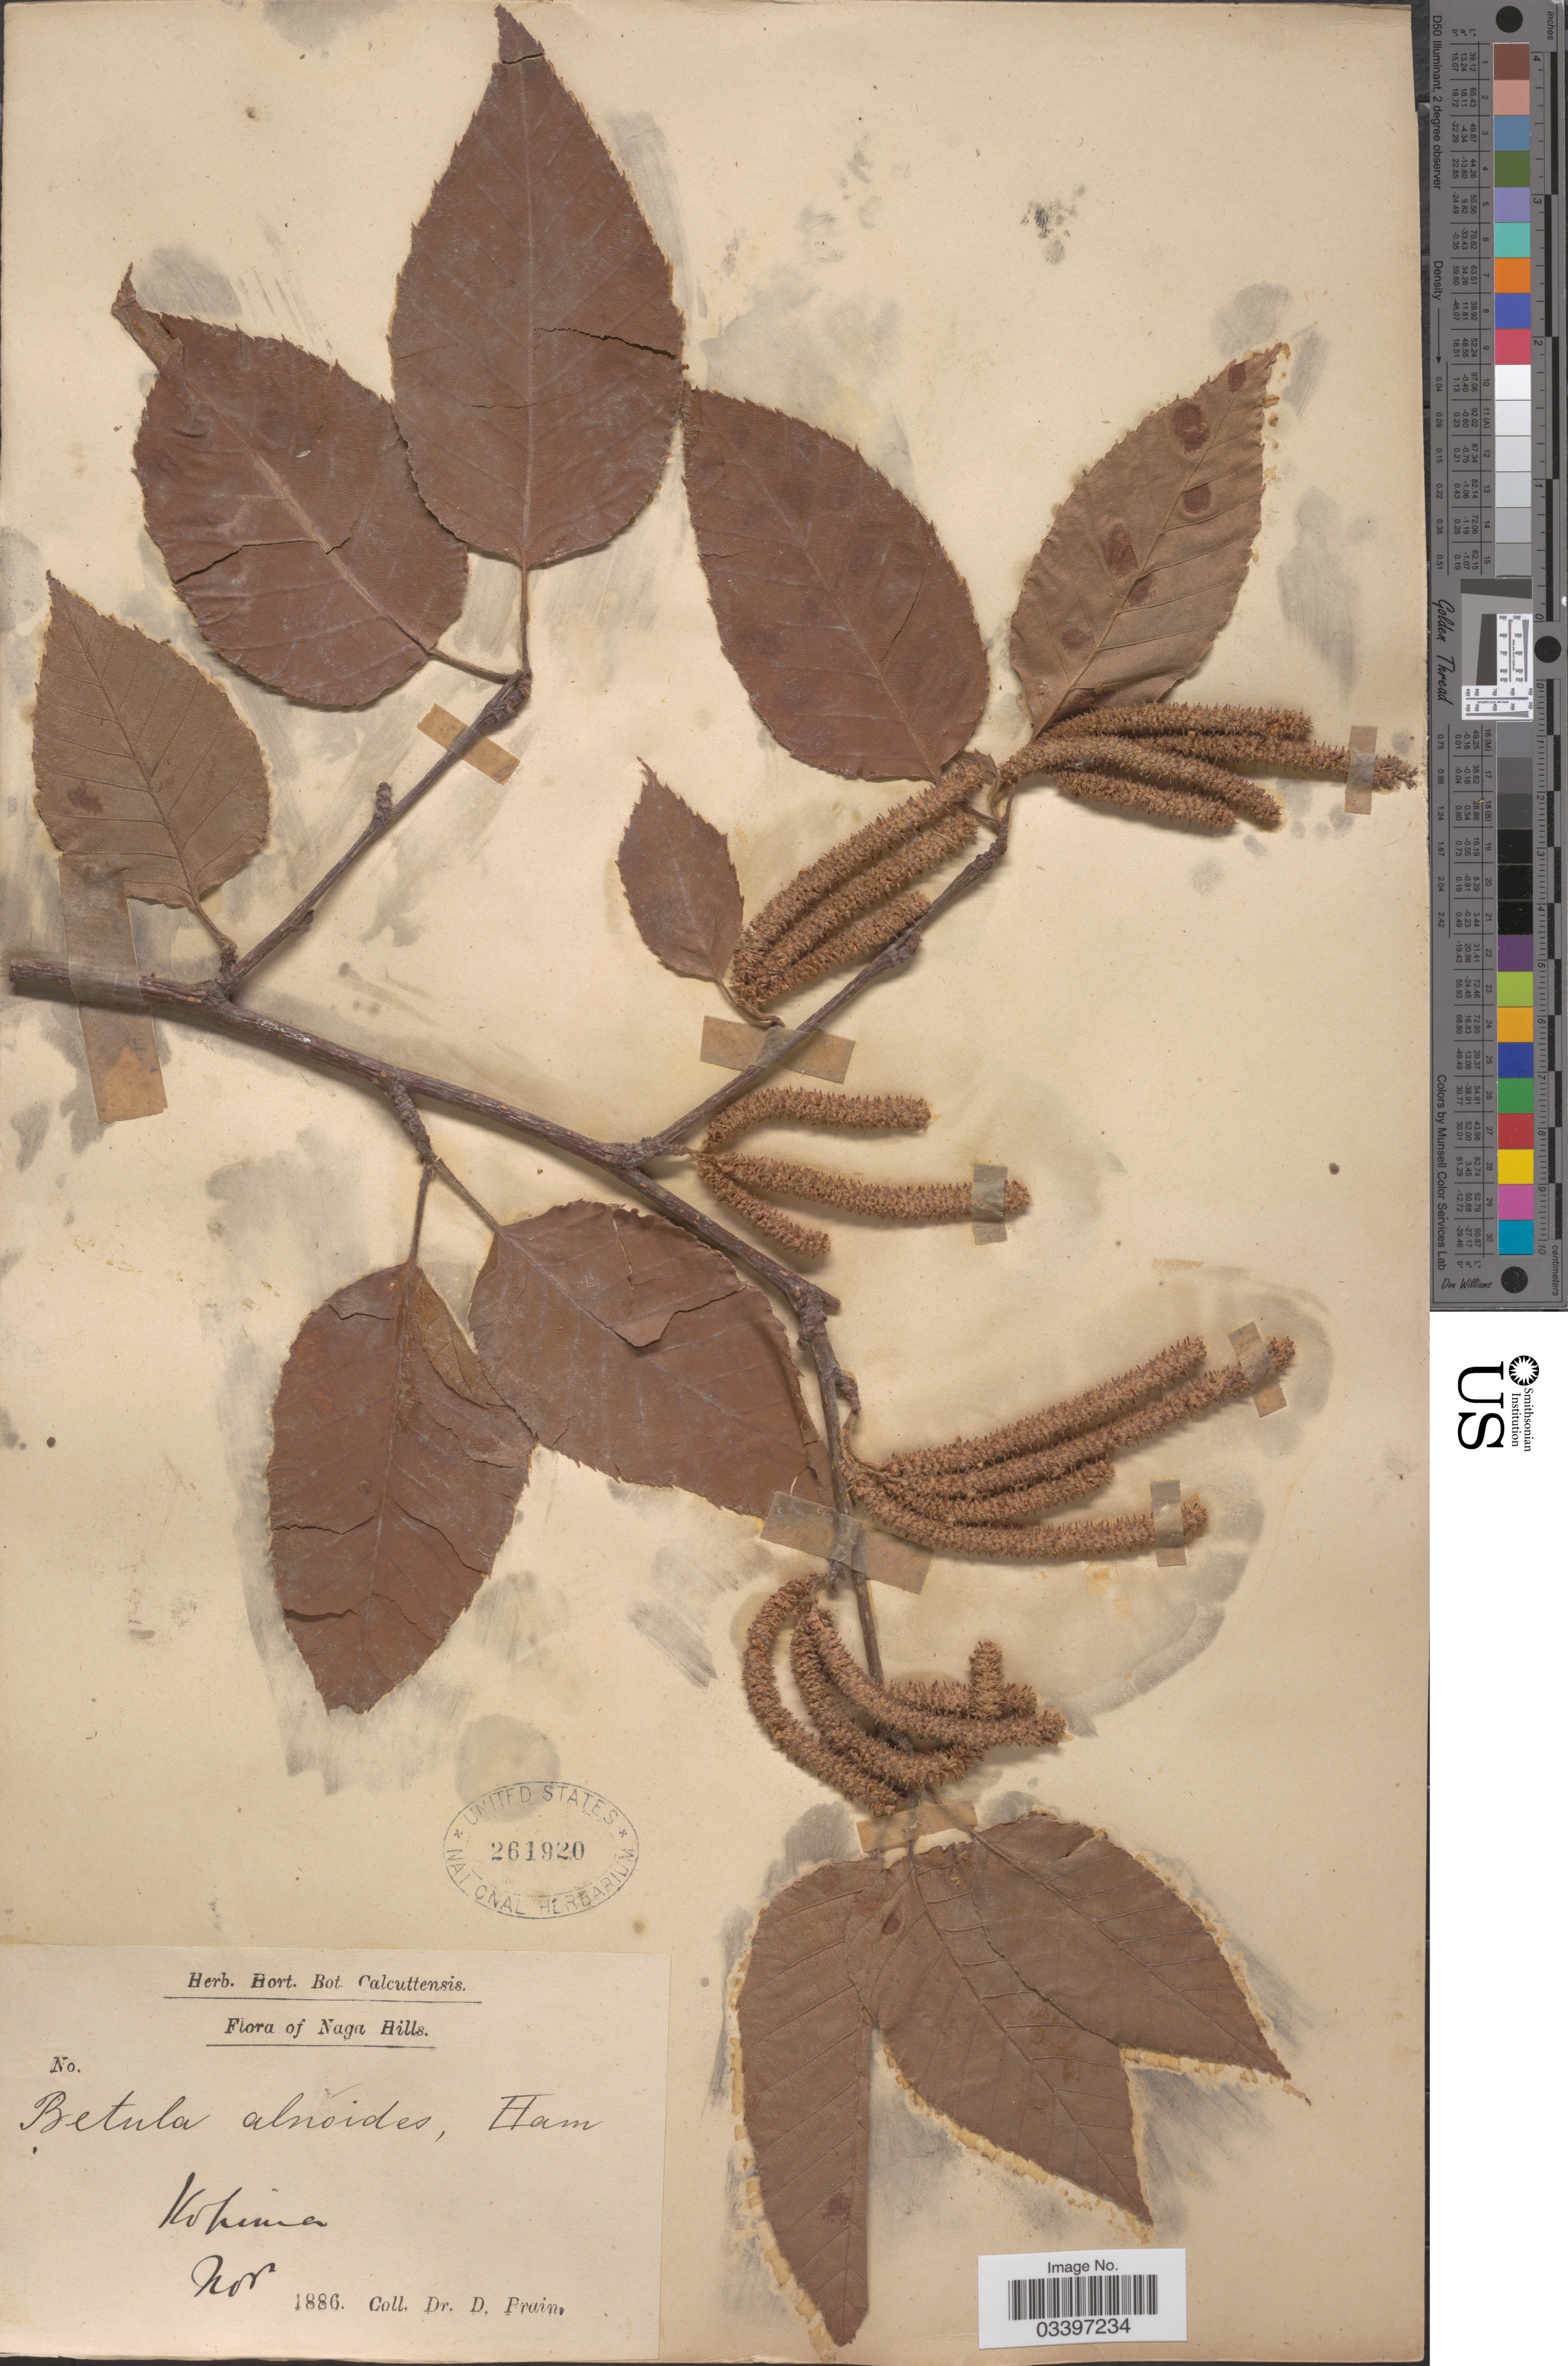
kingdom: Plantae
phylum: Tracheophyta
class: Magnoliopsida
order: Fagales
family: Betulaceae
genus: Betula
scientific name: Betula alnoides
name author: Buch.-Ham. ex D. Don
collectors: D. Prain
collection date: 1886-11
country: India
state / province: Nagaland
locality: Naga Hills. Kohima.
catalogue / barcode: US 261920